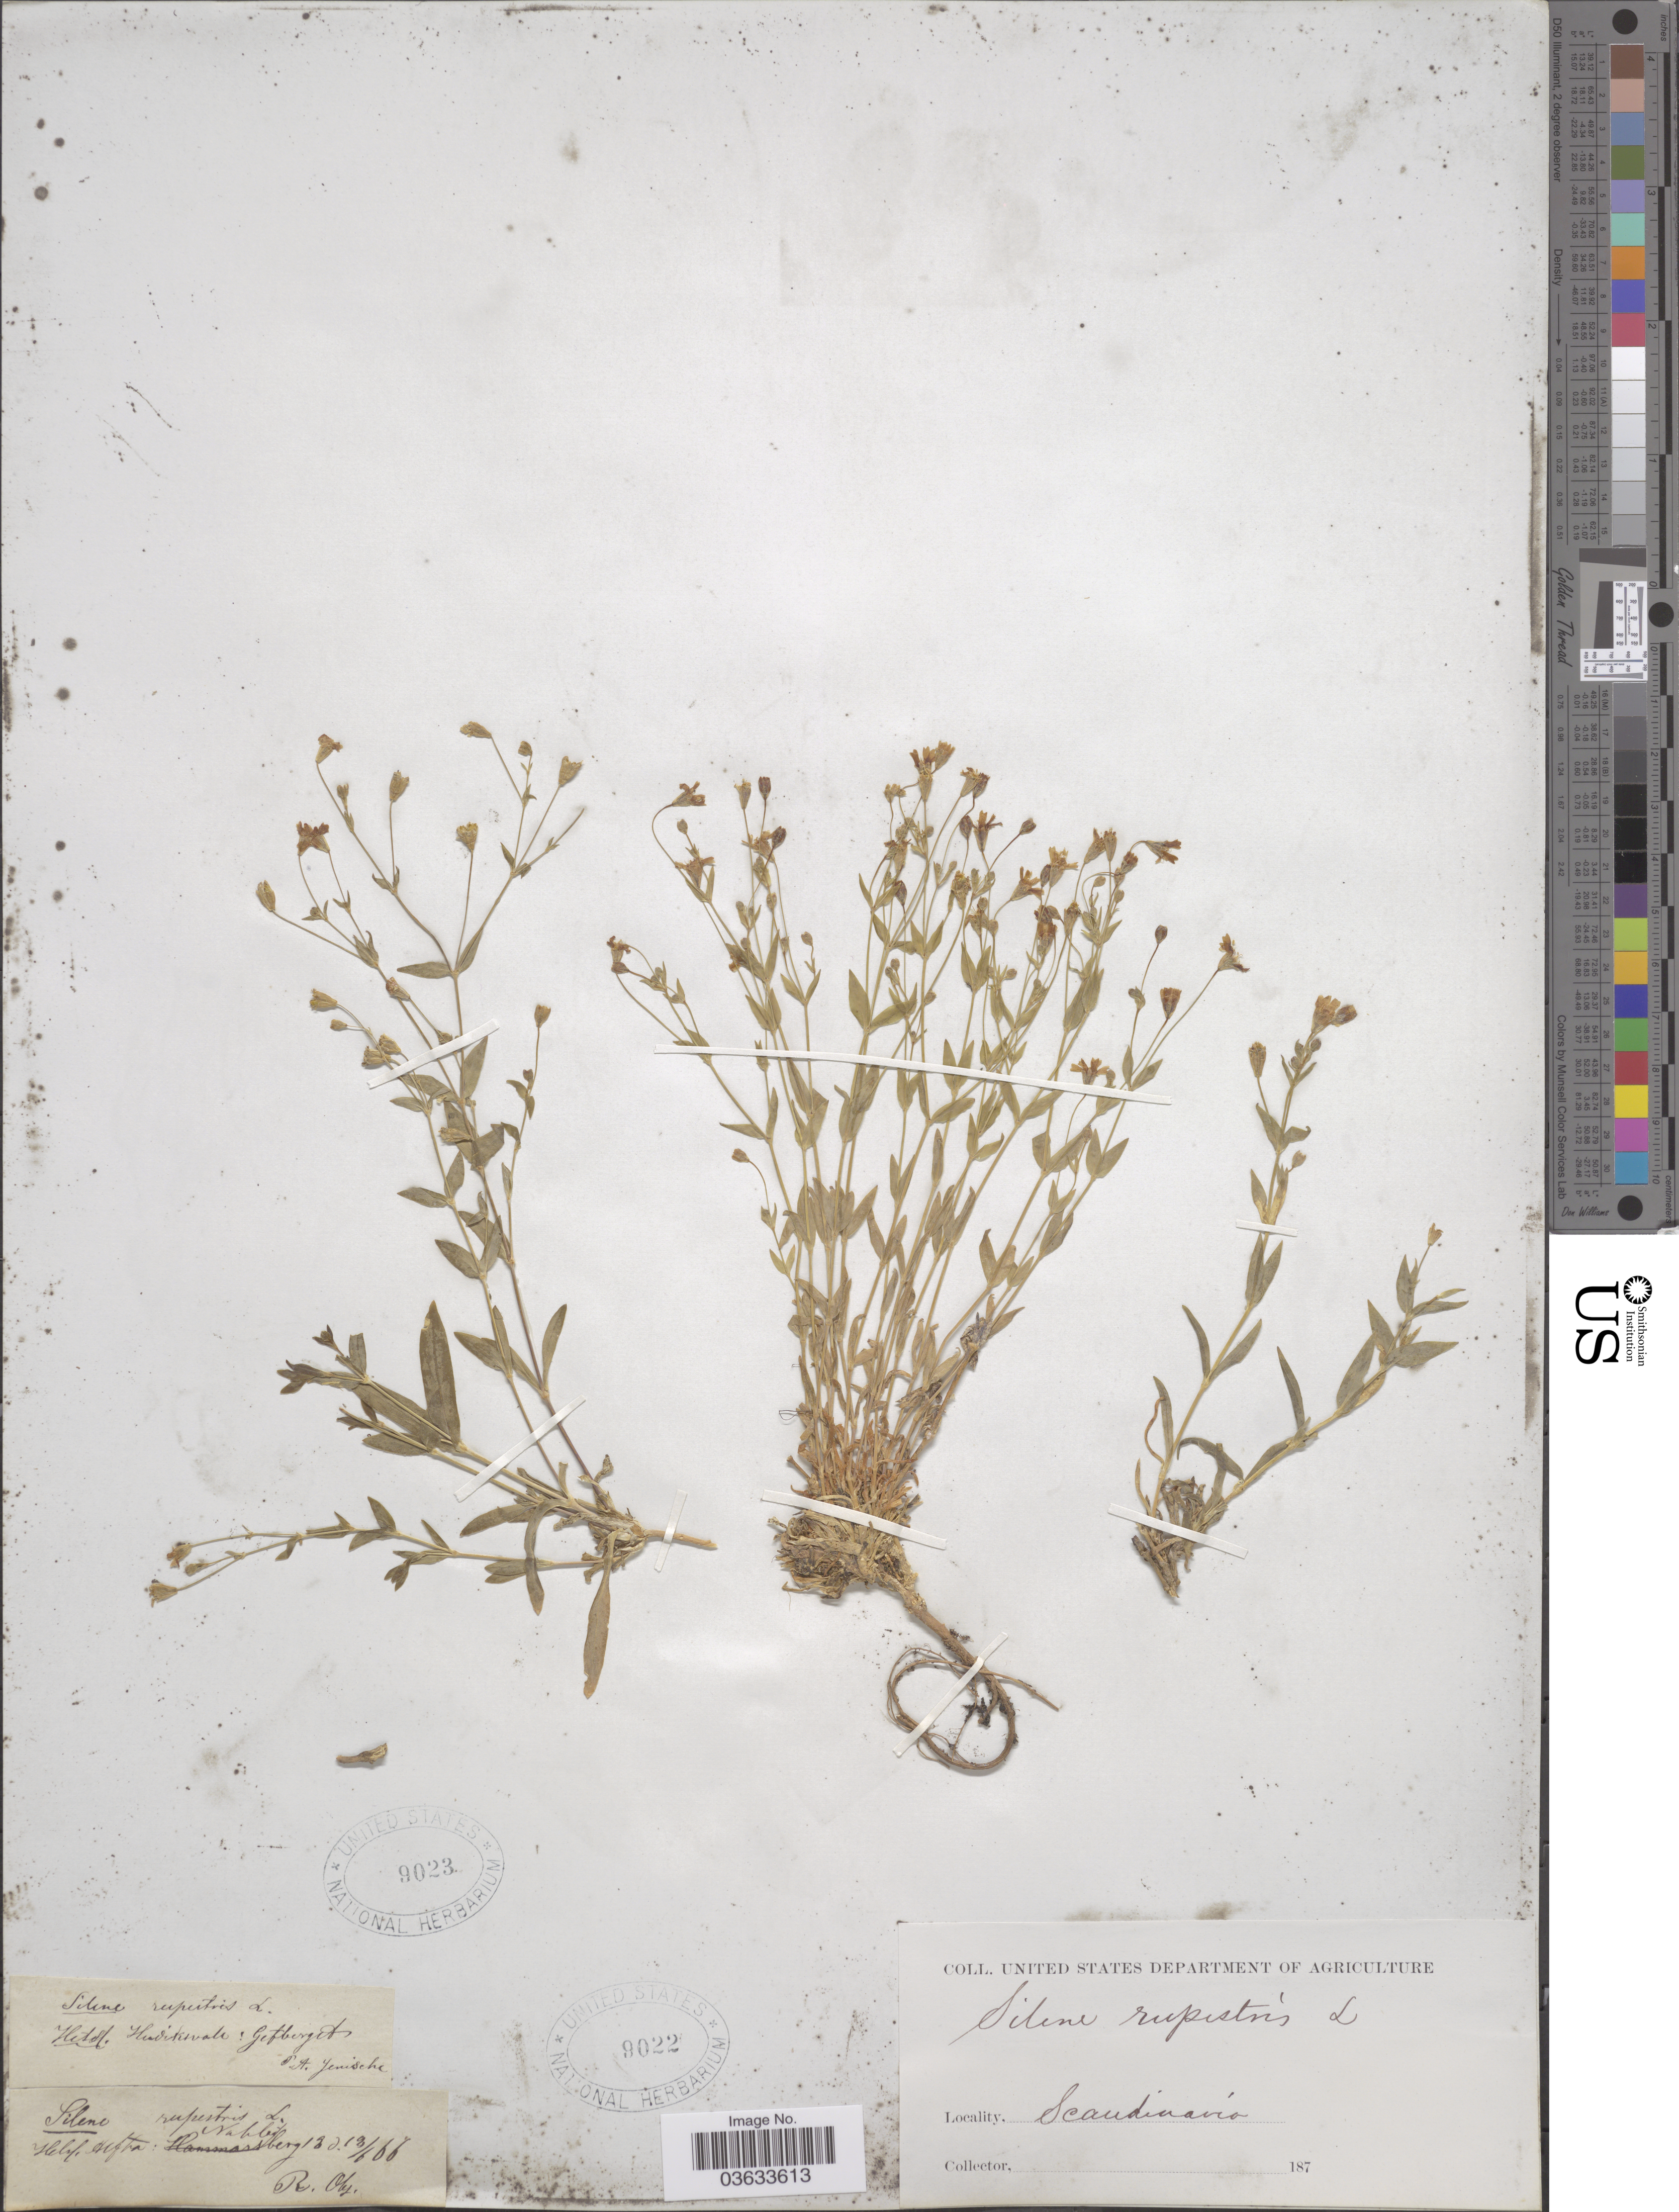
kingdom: Plantae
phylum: Tracheophyta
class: Magnoliopsida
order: Caryophyllales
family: Caryophyllaceae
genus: Atocion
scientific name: Atocion rupestre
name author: (L.) Oxelman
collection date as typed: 187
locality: Scandinavia.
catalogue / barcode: US 9022